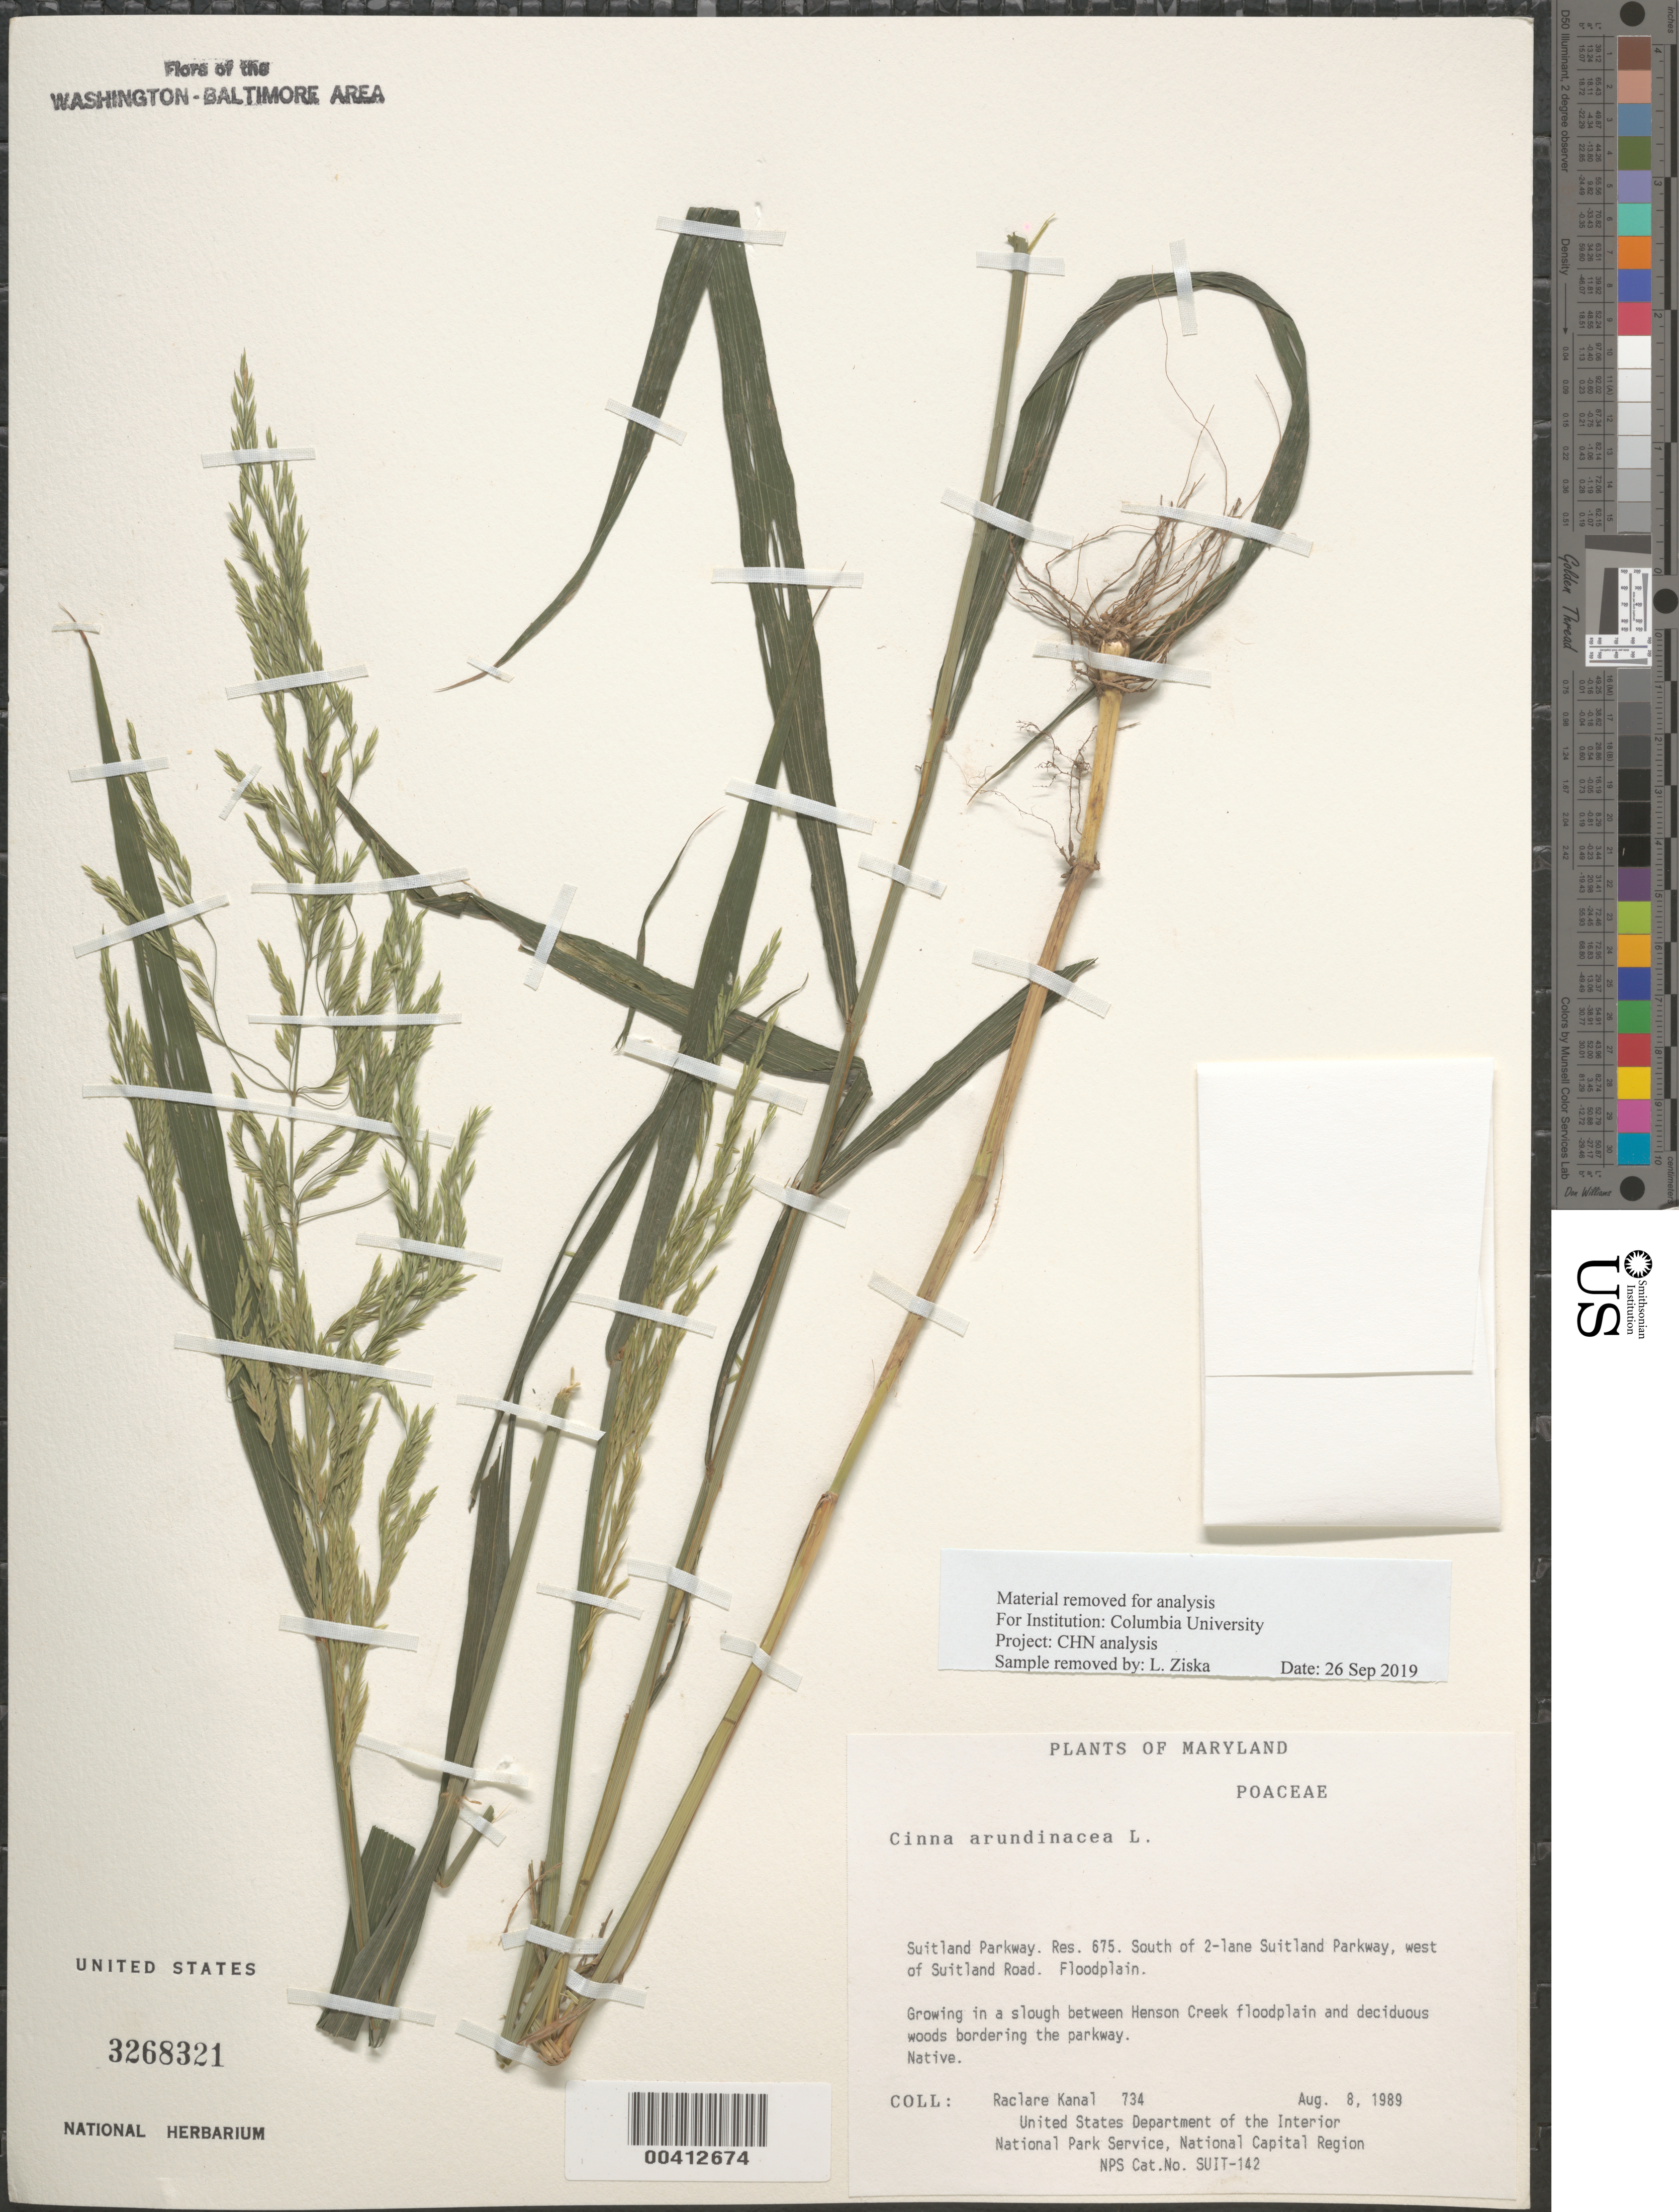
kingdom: Plantae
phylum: Tracheophyta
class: Liliopsida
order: Poales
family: Poaceae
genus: Cinna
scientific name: Cinna arundinacea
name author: L.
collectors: R. Kanal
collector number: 734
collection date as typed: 08 Aug 1989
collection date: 1989-08-08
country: United States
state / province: Maryland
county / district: Prince George's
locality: Suitland Parkway, Res 675, S of Suitland Parkway, W of Suitland Rd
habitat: Floodplain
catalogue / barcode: US 3268321